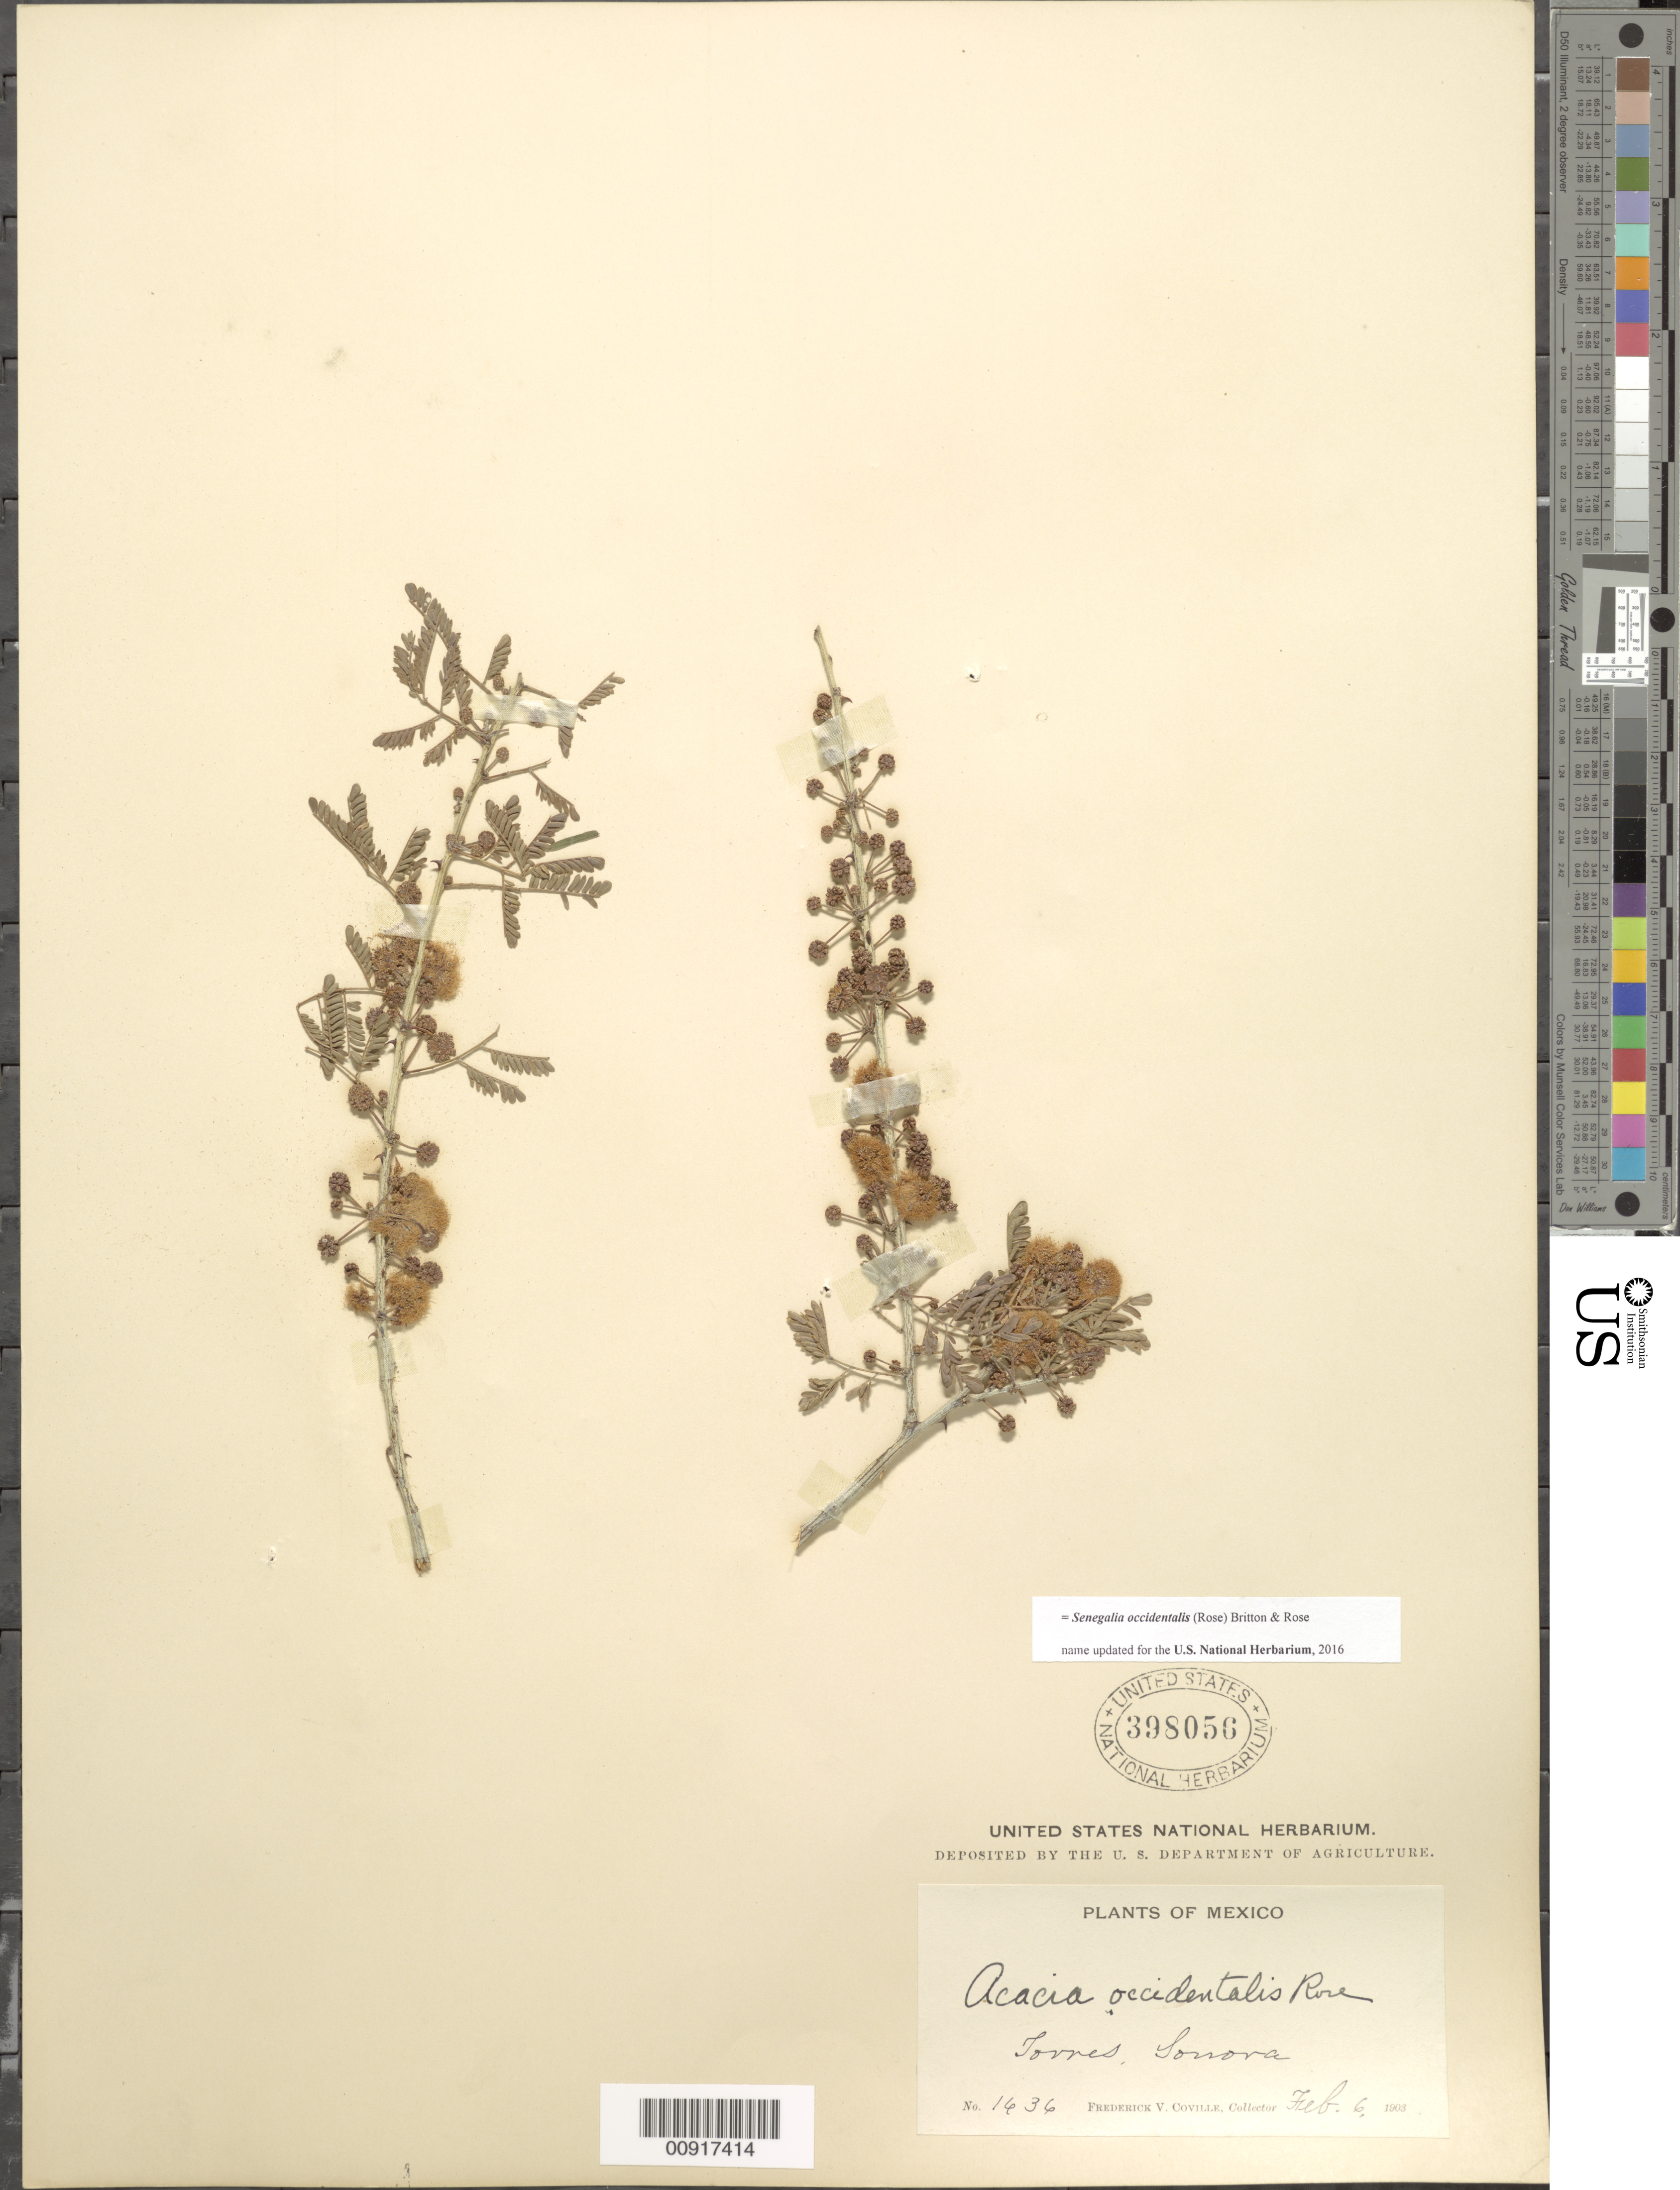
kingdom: Plantae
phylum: Tracheophyta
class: Magnoliopsida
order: Fabales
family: Fabaceae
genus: Senegalia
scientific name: Senegalia occidentalis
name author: (Rose) Britton & Rose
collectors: F. V. Coville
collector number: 1636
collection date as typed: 06 Feb 1903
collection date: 1903-02-06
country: Mexico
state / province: Sonora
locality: Torres, Sonora.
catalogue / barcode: US 398056